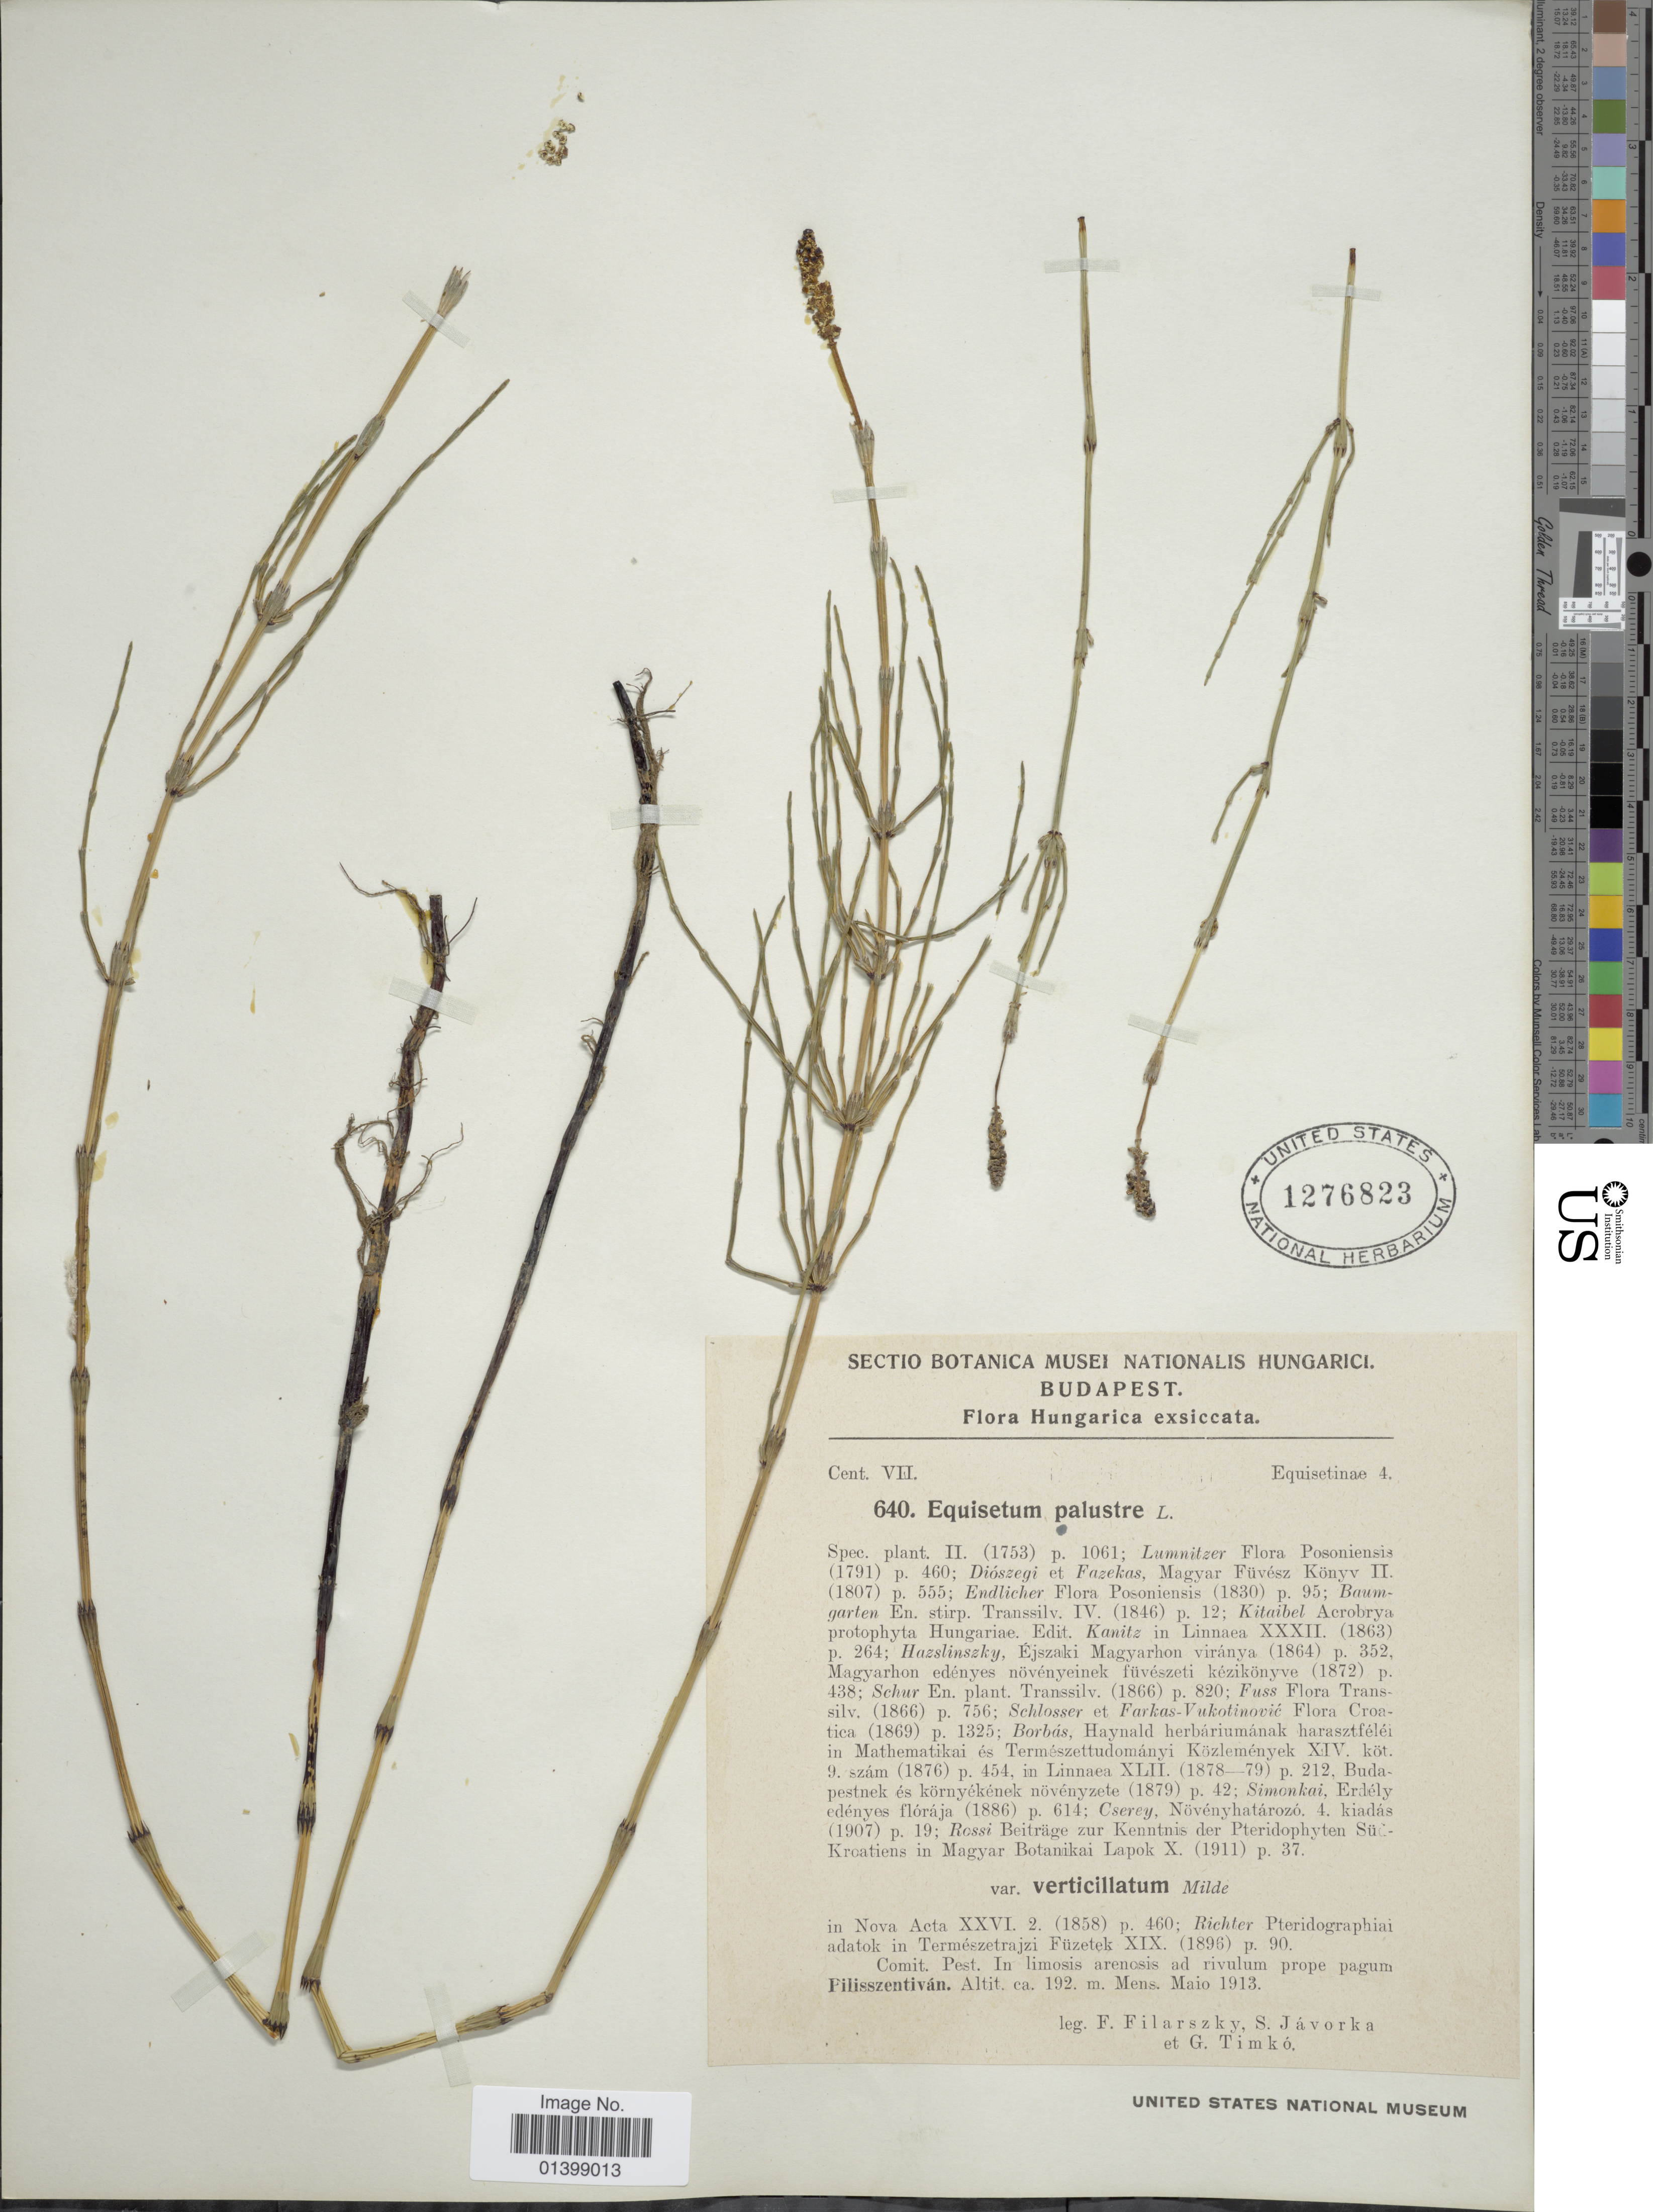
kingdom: Plantae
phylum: Tracheophyta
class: Polypodiopsida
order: Equisetales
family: Equisetaceae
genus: Equisetum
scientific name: Equisetum palustre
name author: L.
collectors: F. Filarszky, S. Javorka & G. Timko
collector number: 640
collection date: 1913-05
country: Hungary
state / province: Budapest, Capital District of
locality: Comit. Pest. In limosis arenosis ad rivulum prope pagum Pilisszentiván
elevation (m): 192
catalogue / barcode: US 1276823